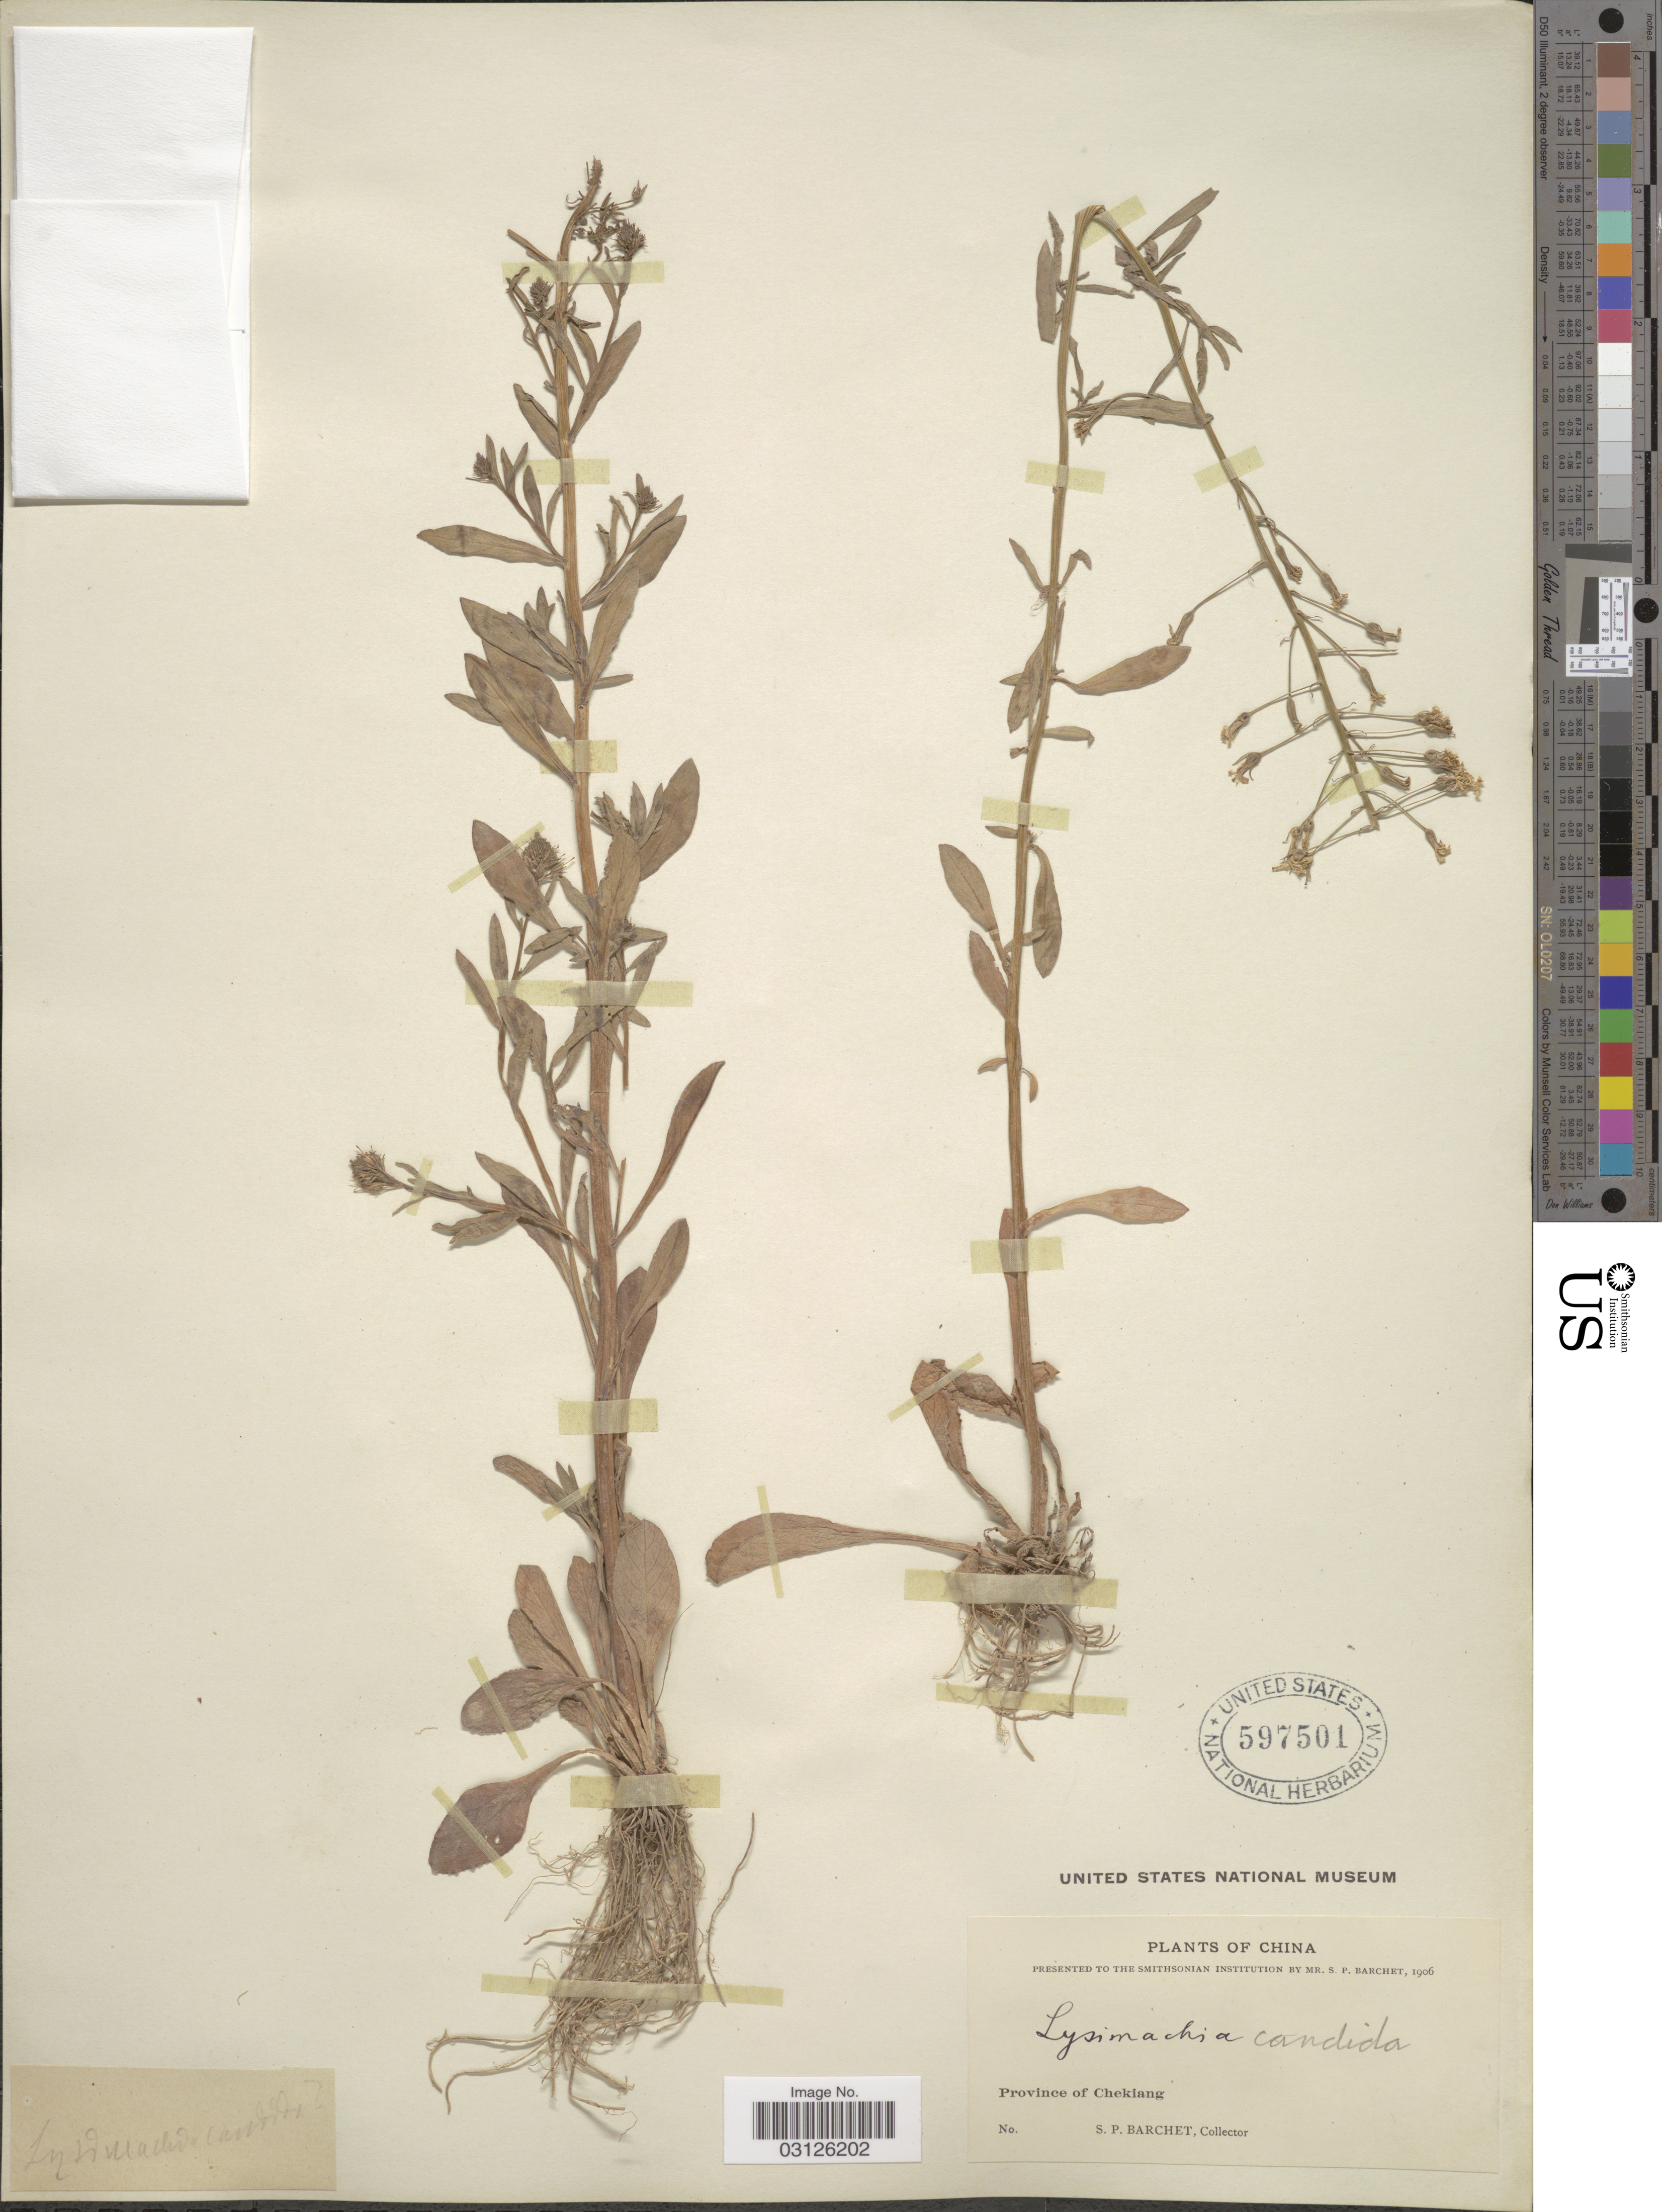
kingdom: Plantae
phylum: Tracheophyta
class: Magnoliopsida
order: Ericales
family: Primulaceae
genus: Lysimachia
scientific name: Lysimachia candida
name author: Lindl.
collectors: S. P. Barchet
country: China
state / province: Zhejiang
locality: Province of Chekiang.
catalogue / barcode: US 597501